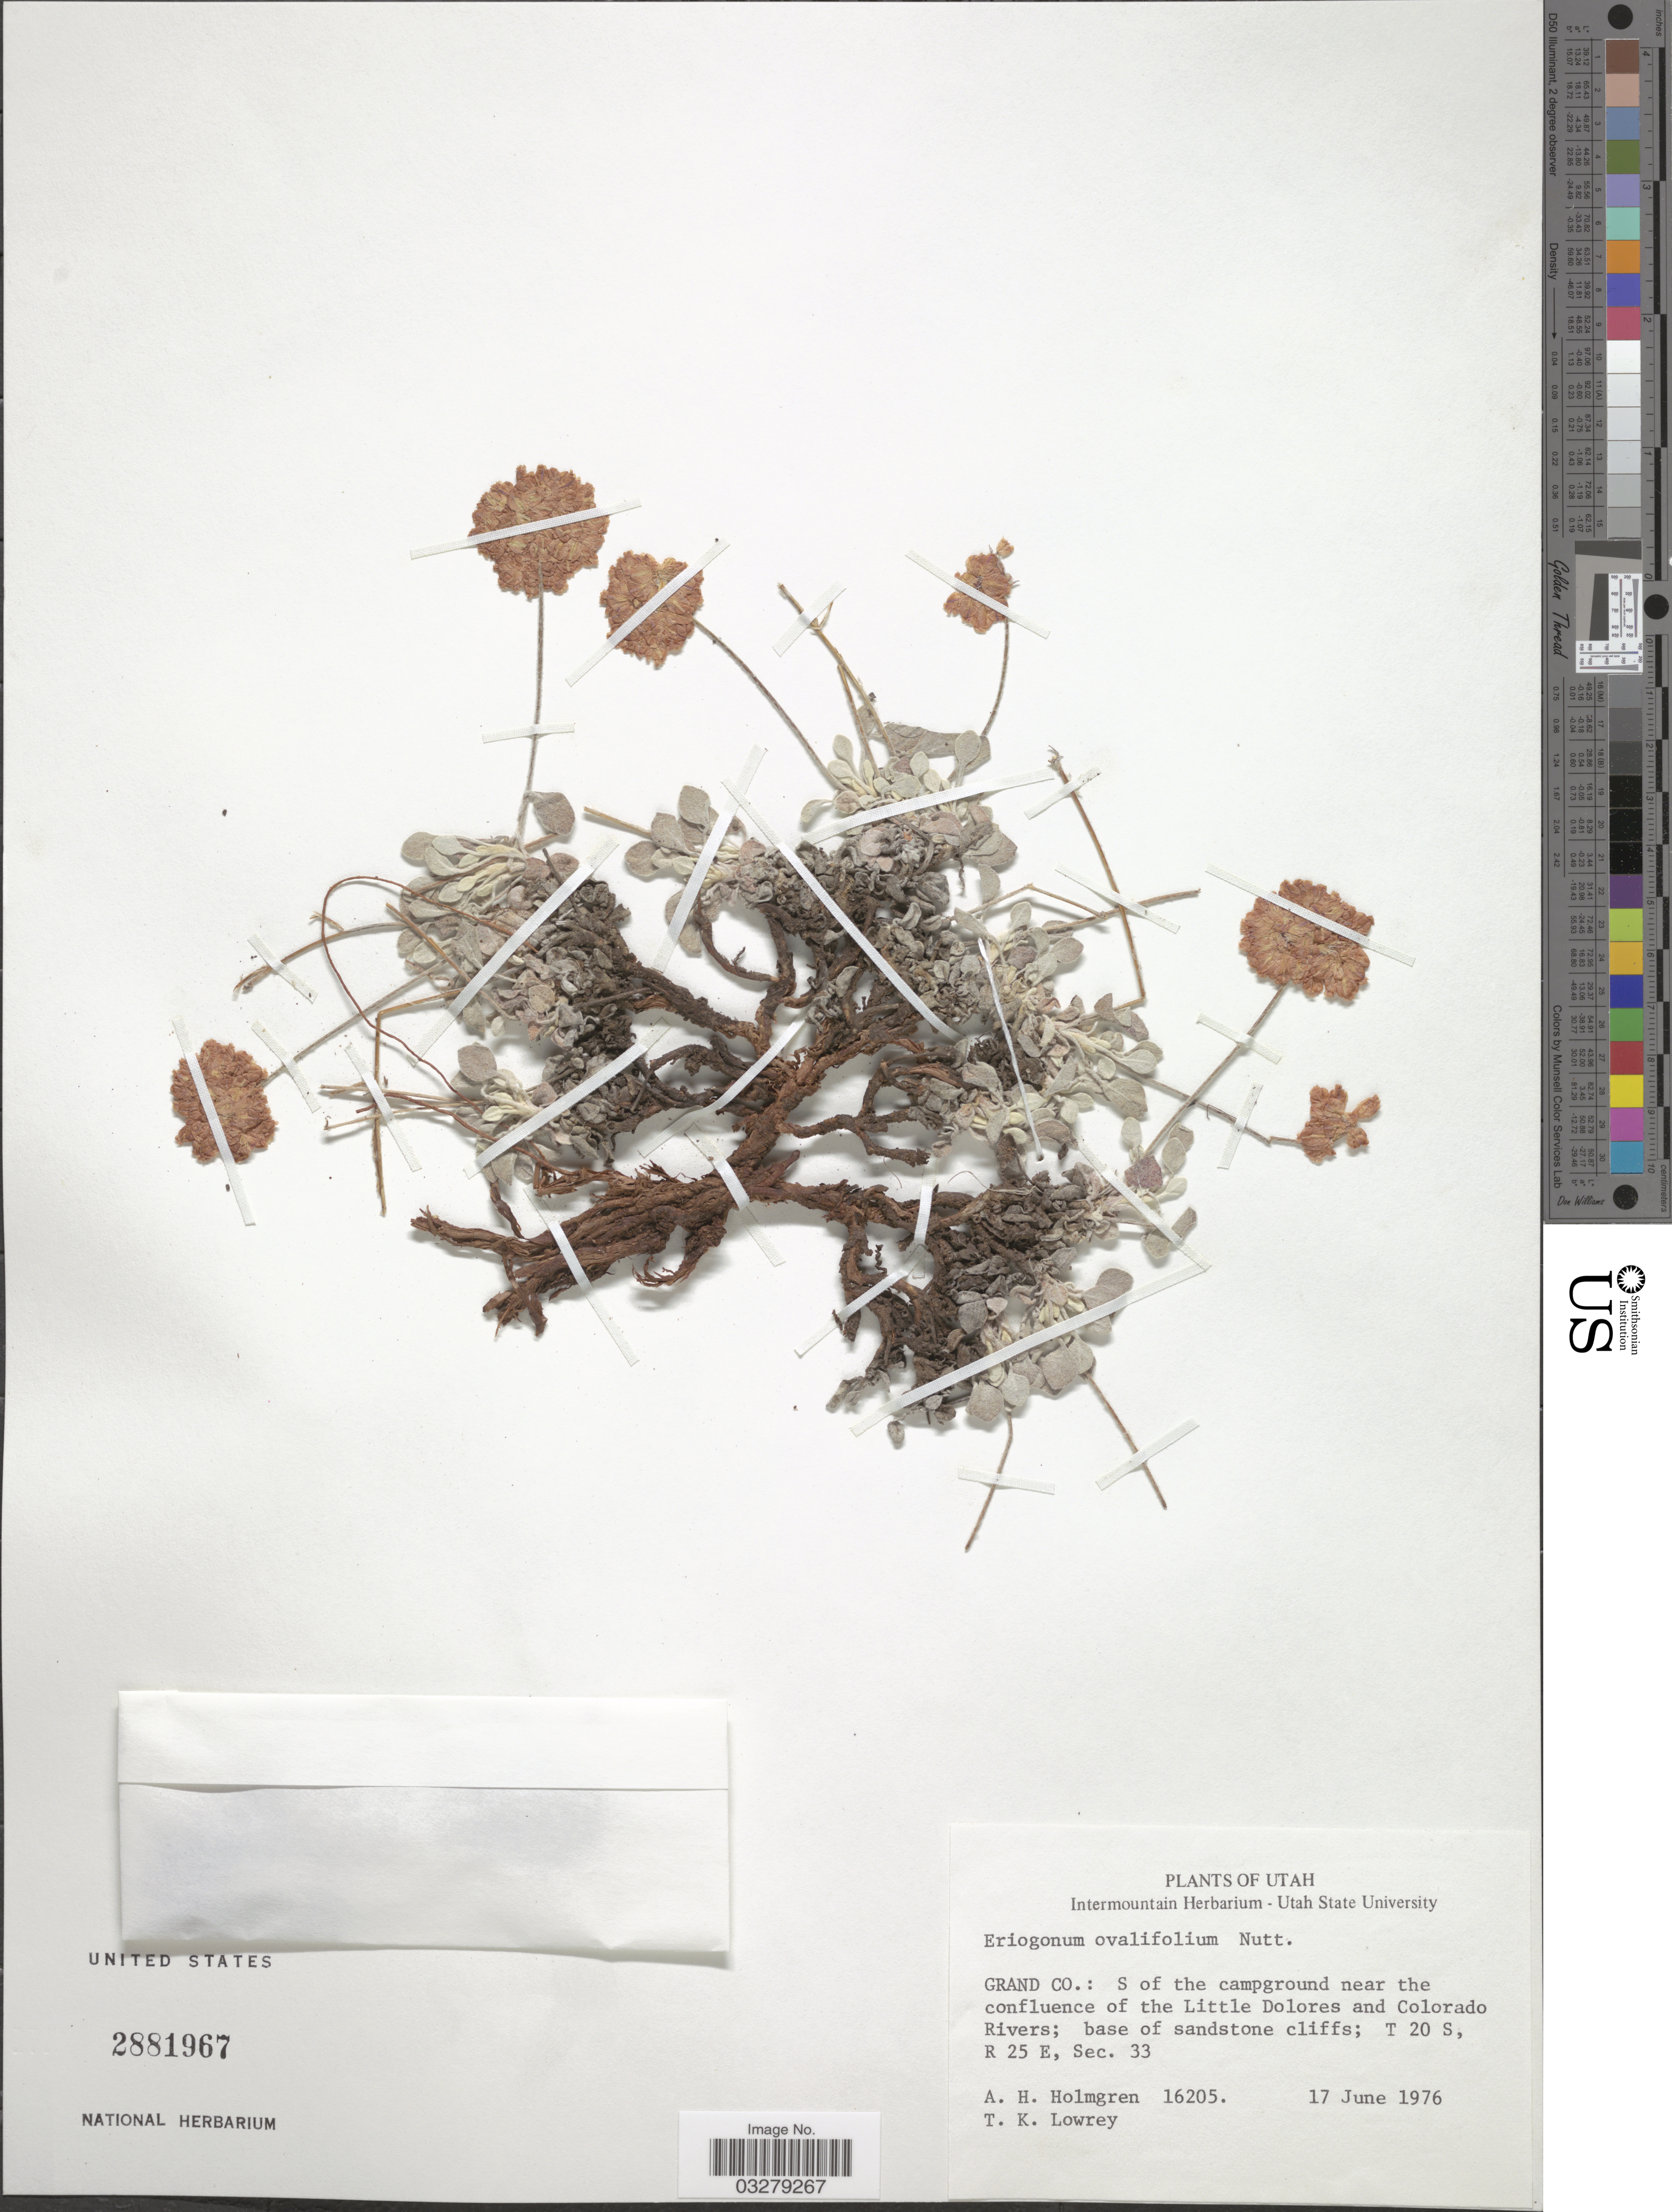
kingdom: Plantae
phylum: Tracheophyta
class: Magnoliopsida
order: Caryophyllales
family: Polygonaceae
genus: Eriogonum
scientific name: Eriogonum ovalifolium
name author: Nutt.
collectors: A. H. Holmgren & T. Lowrey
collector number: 16205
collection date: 1976-06-17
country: United States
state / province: Utah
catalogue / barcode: US 2881967